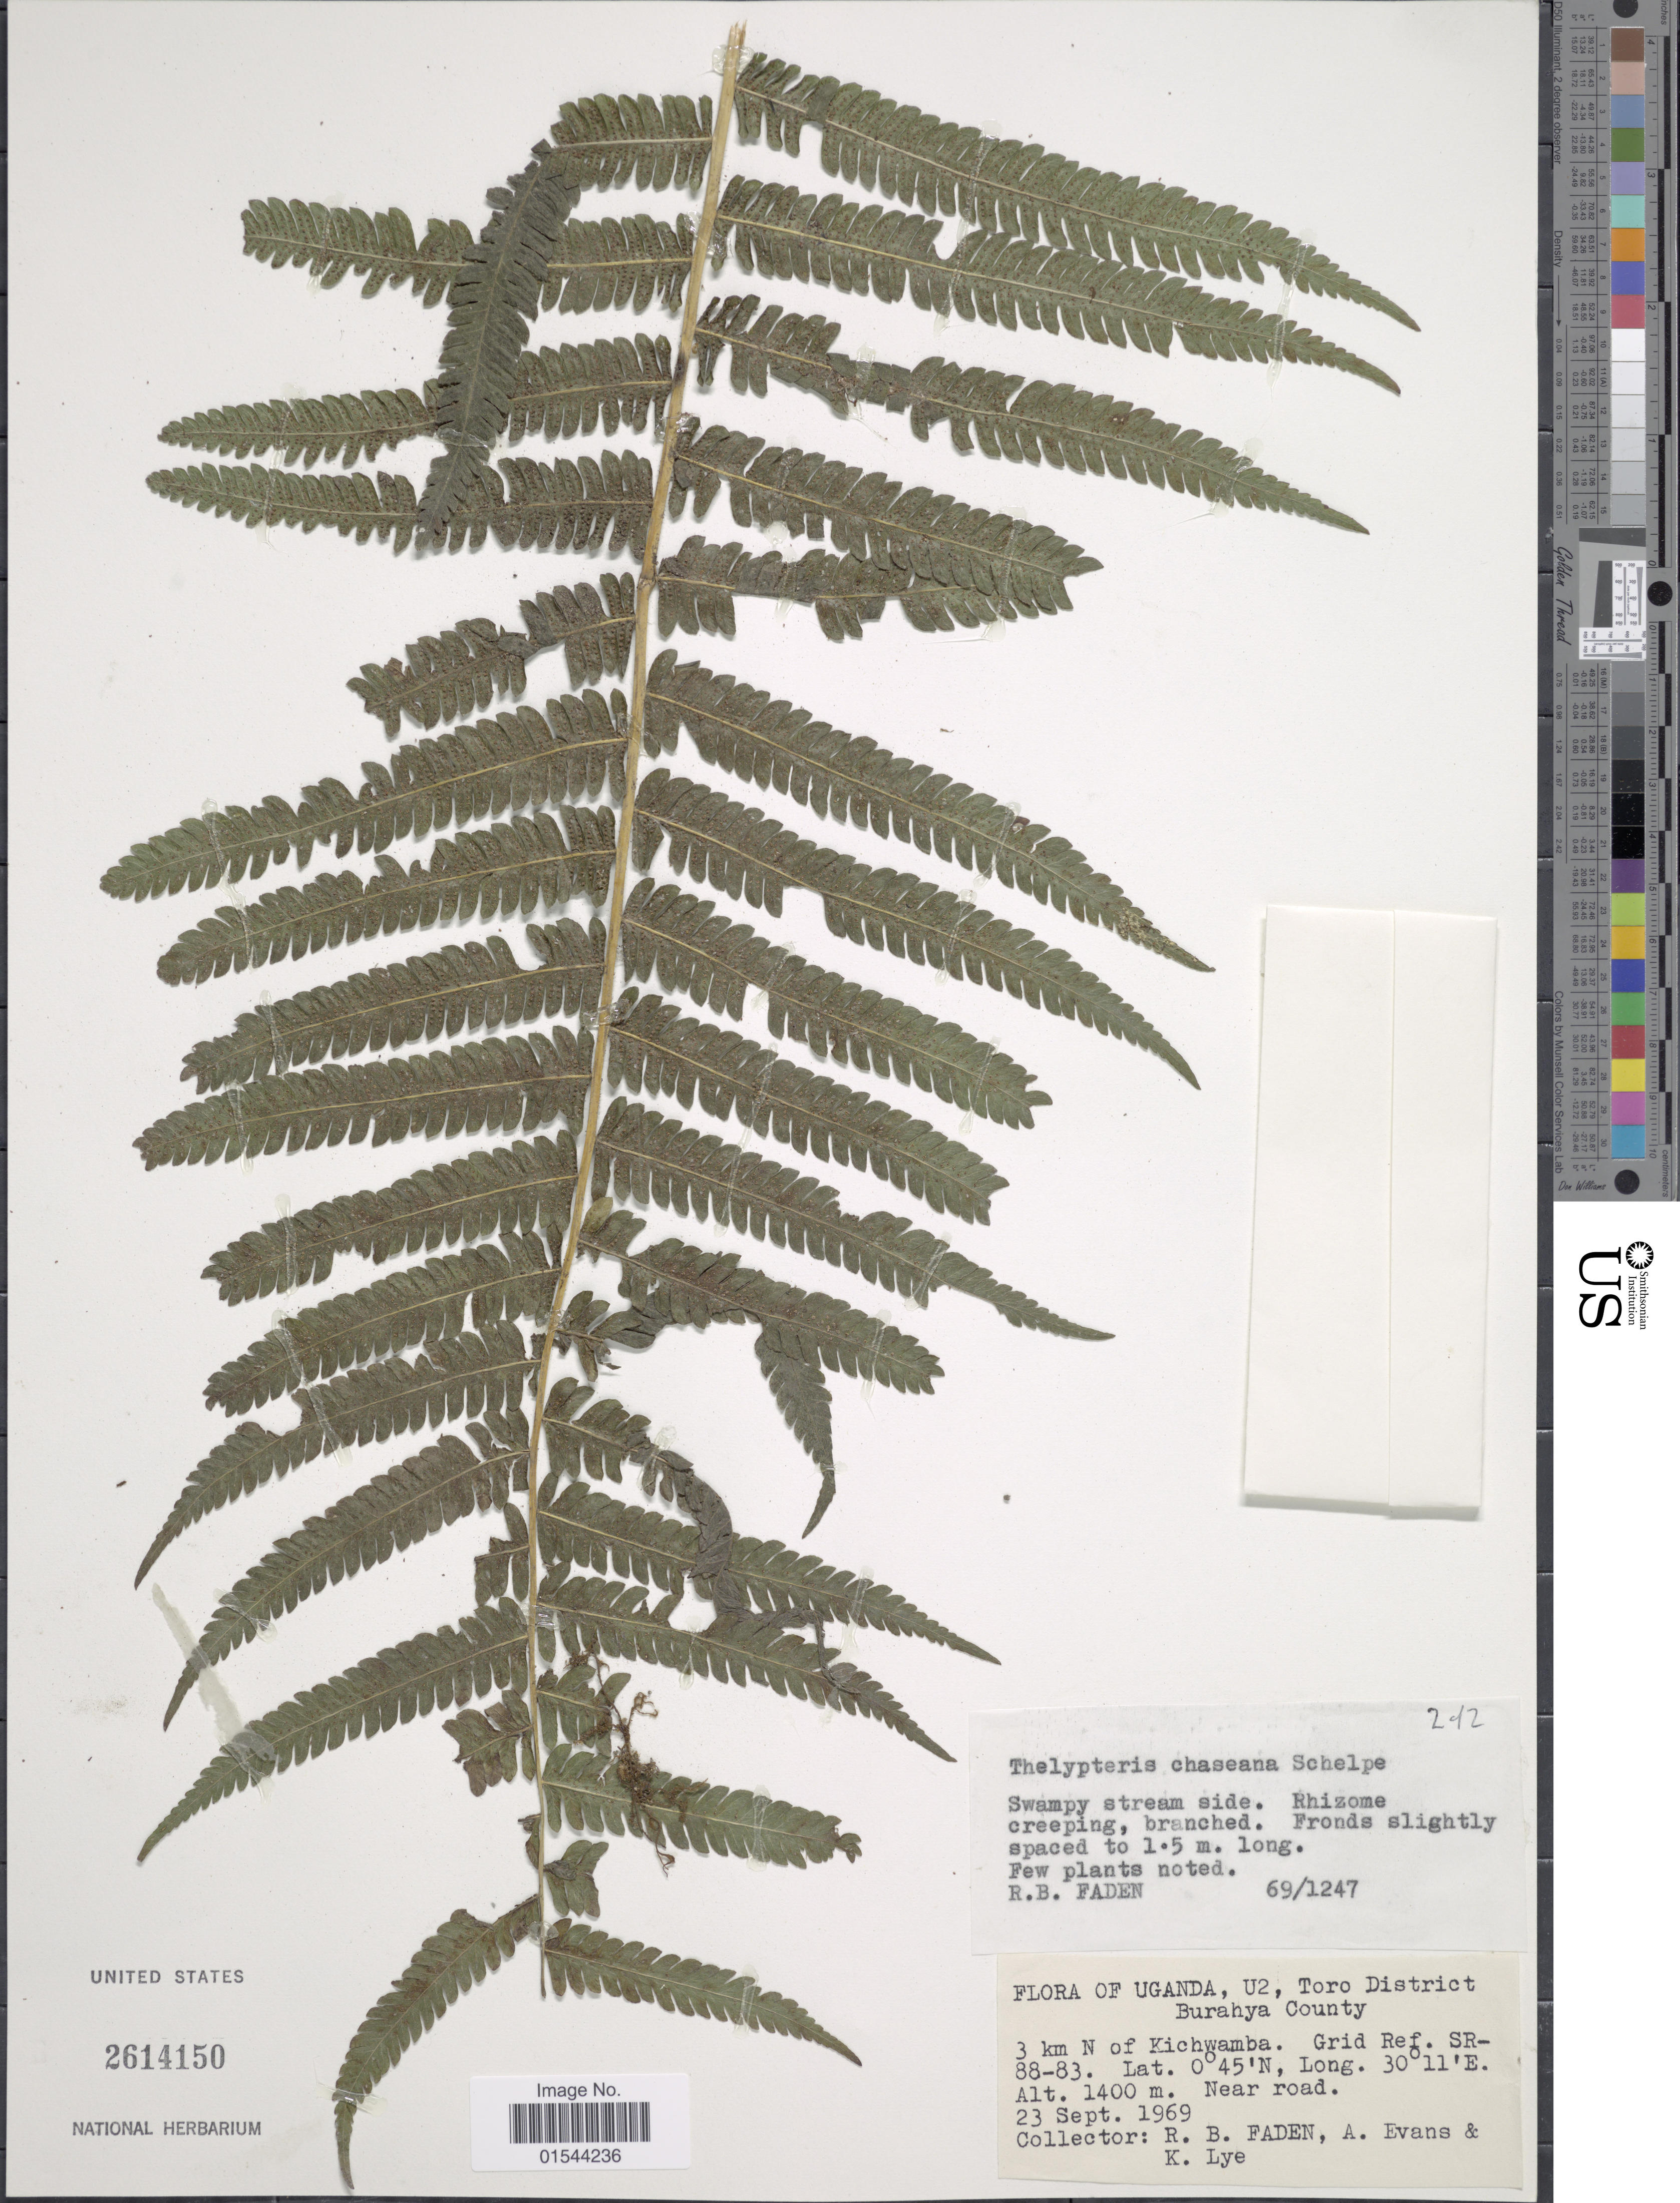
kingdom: Plantae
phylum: Tracheophyta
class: Polypodiopsida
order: Polypodiales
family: Thelypteridaceae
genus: Christella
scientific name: Christella chaseana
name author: (Schelpe) Holttum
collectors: R. B. Faden, A. Evans & K. A. Lye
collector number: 69/1247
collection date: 1969-09-23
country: Uganda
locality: U2, Toro District, Burahya County, 3 km N of Kichwamba. Grid Ref. SR--88-83 Near road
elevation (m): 1400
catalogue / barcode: US 2614150